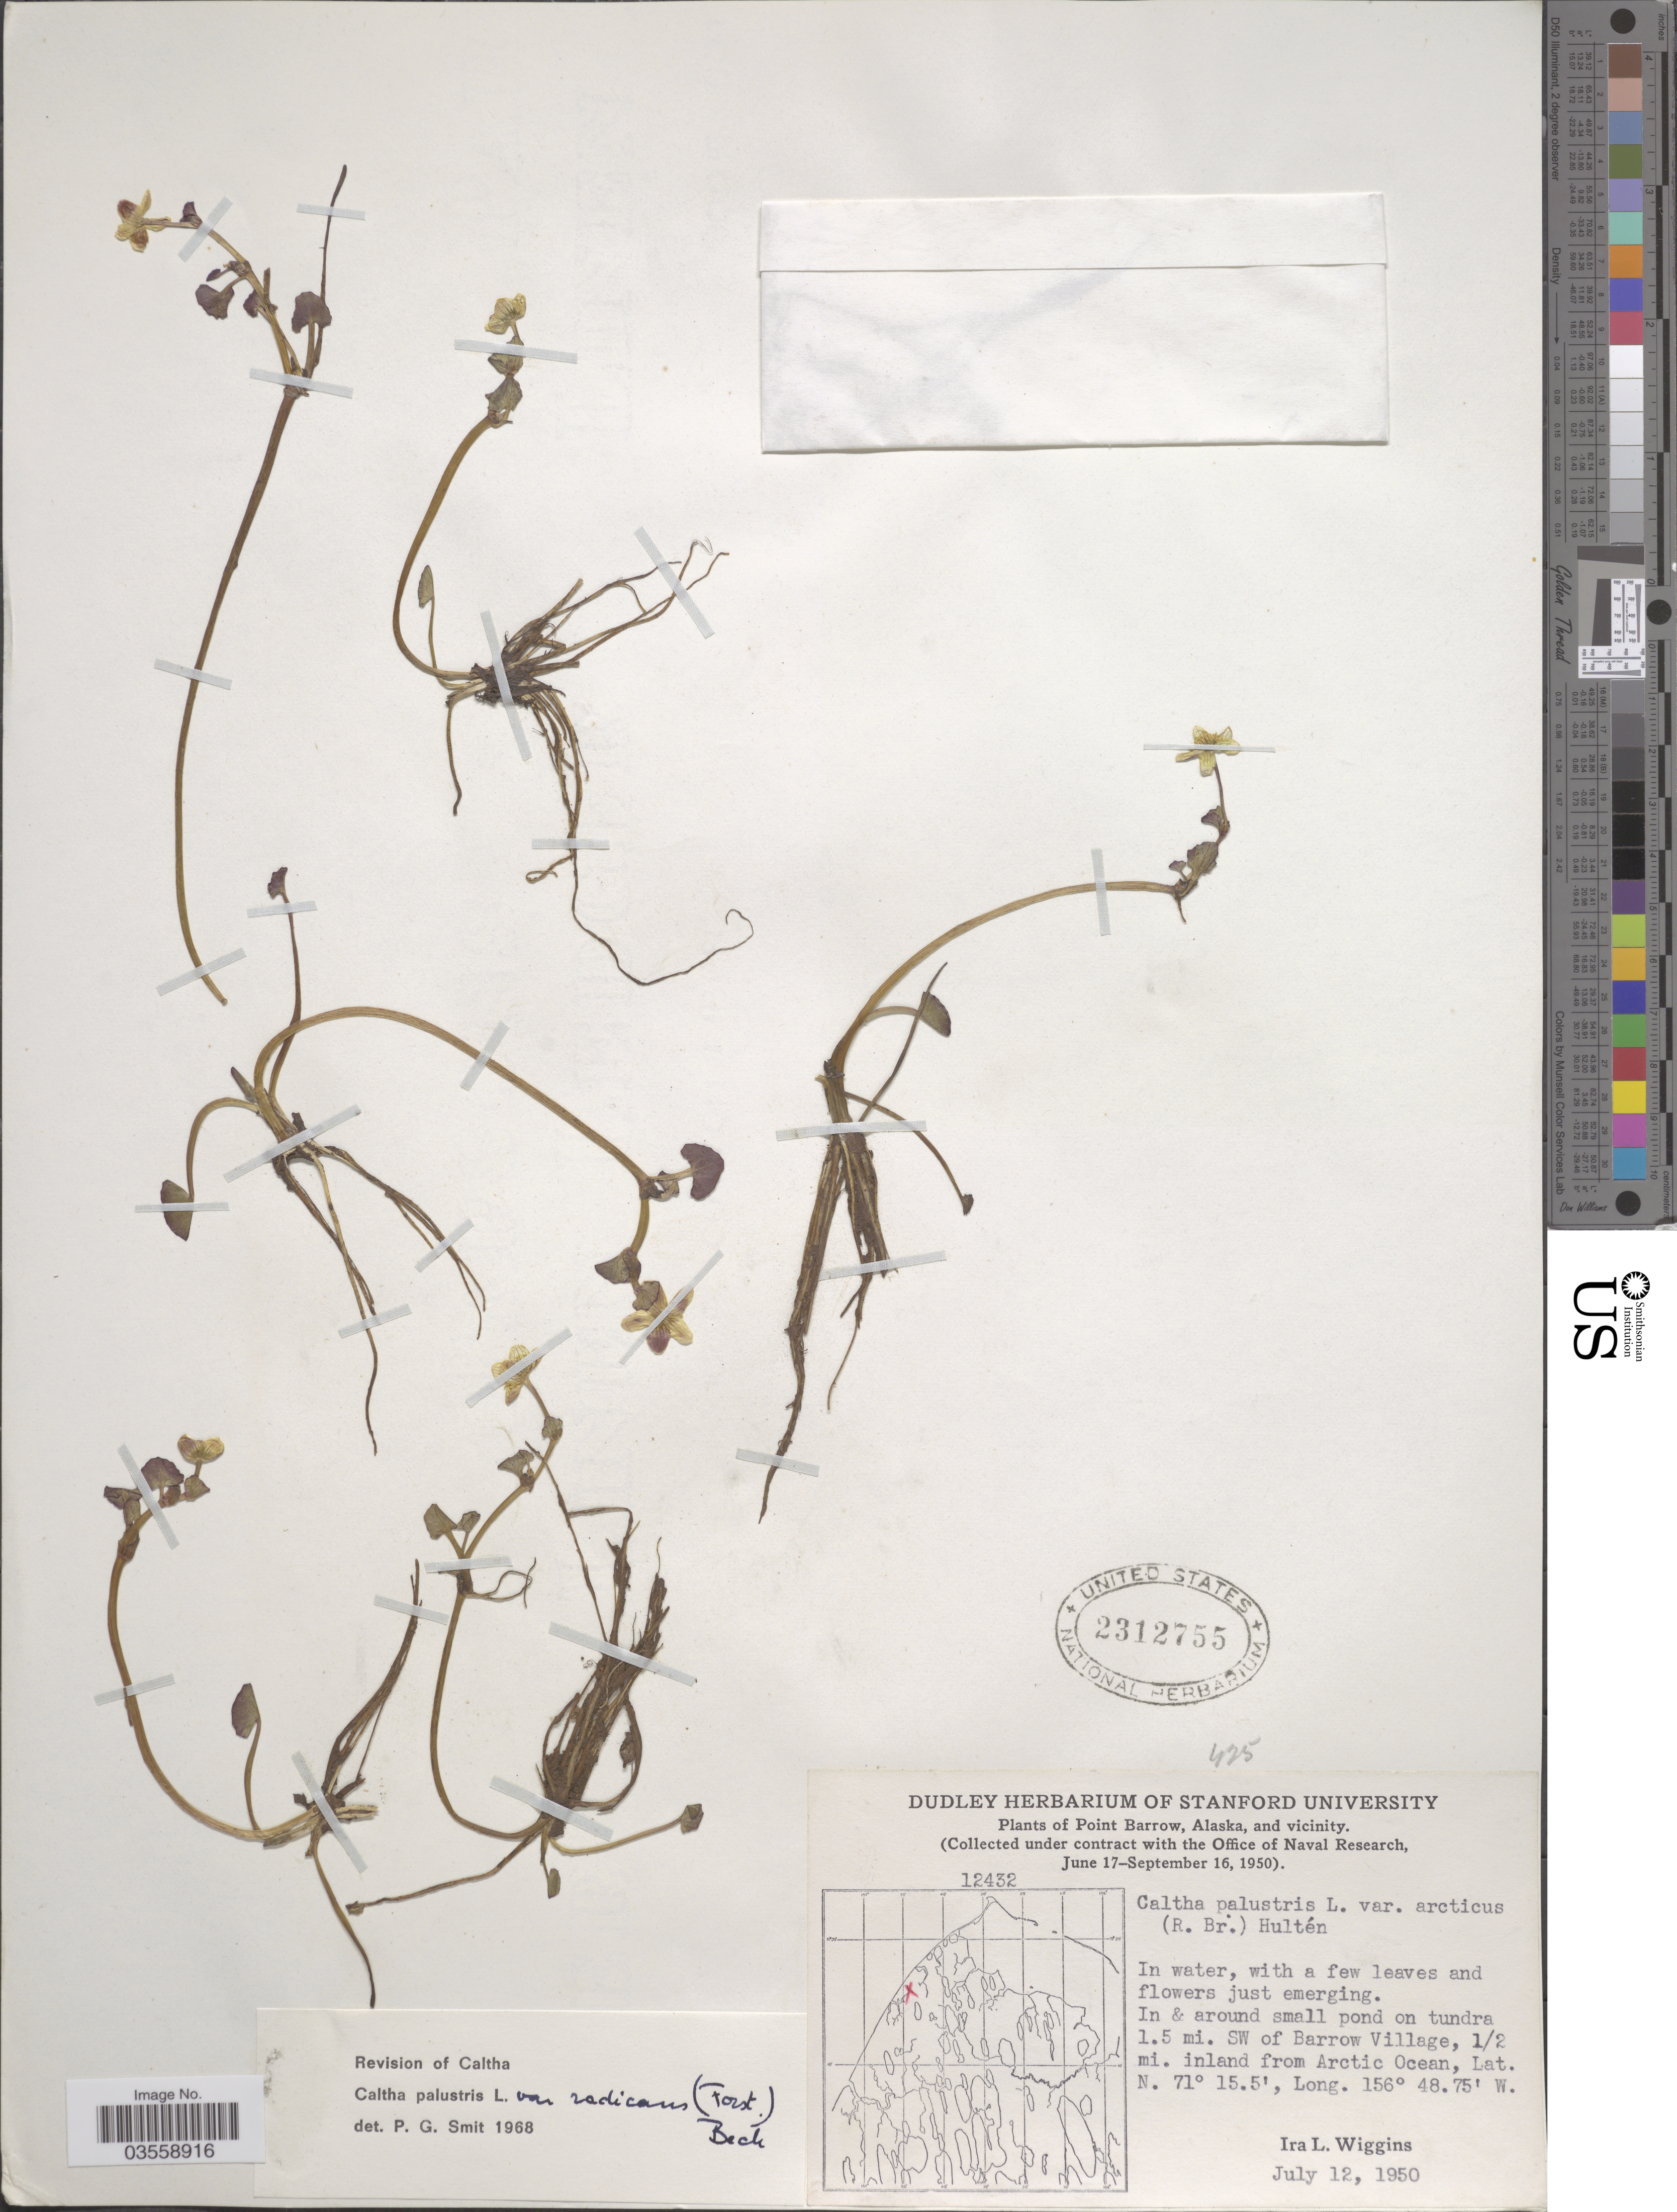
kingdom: Plantae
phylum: Tracheophyta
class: Magnoliopsida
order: Ranunculales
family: Ranunculaceae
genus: Caltha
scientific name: Caltha palustris var. radicans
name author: (T.F. Forst) Beck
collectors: I. L. Wiggins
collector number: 12432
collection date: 1950-07-12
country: United States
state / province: Alaska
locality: Point Barrow, Alaska, and vicinity. 1.5 mi. SW of Barrow Village, ½ mi. inland from Arctic Ocean.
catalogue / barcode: US 2312755